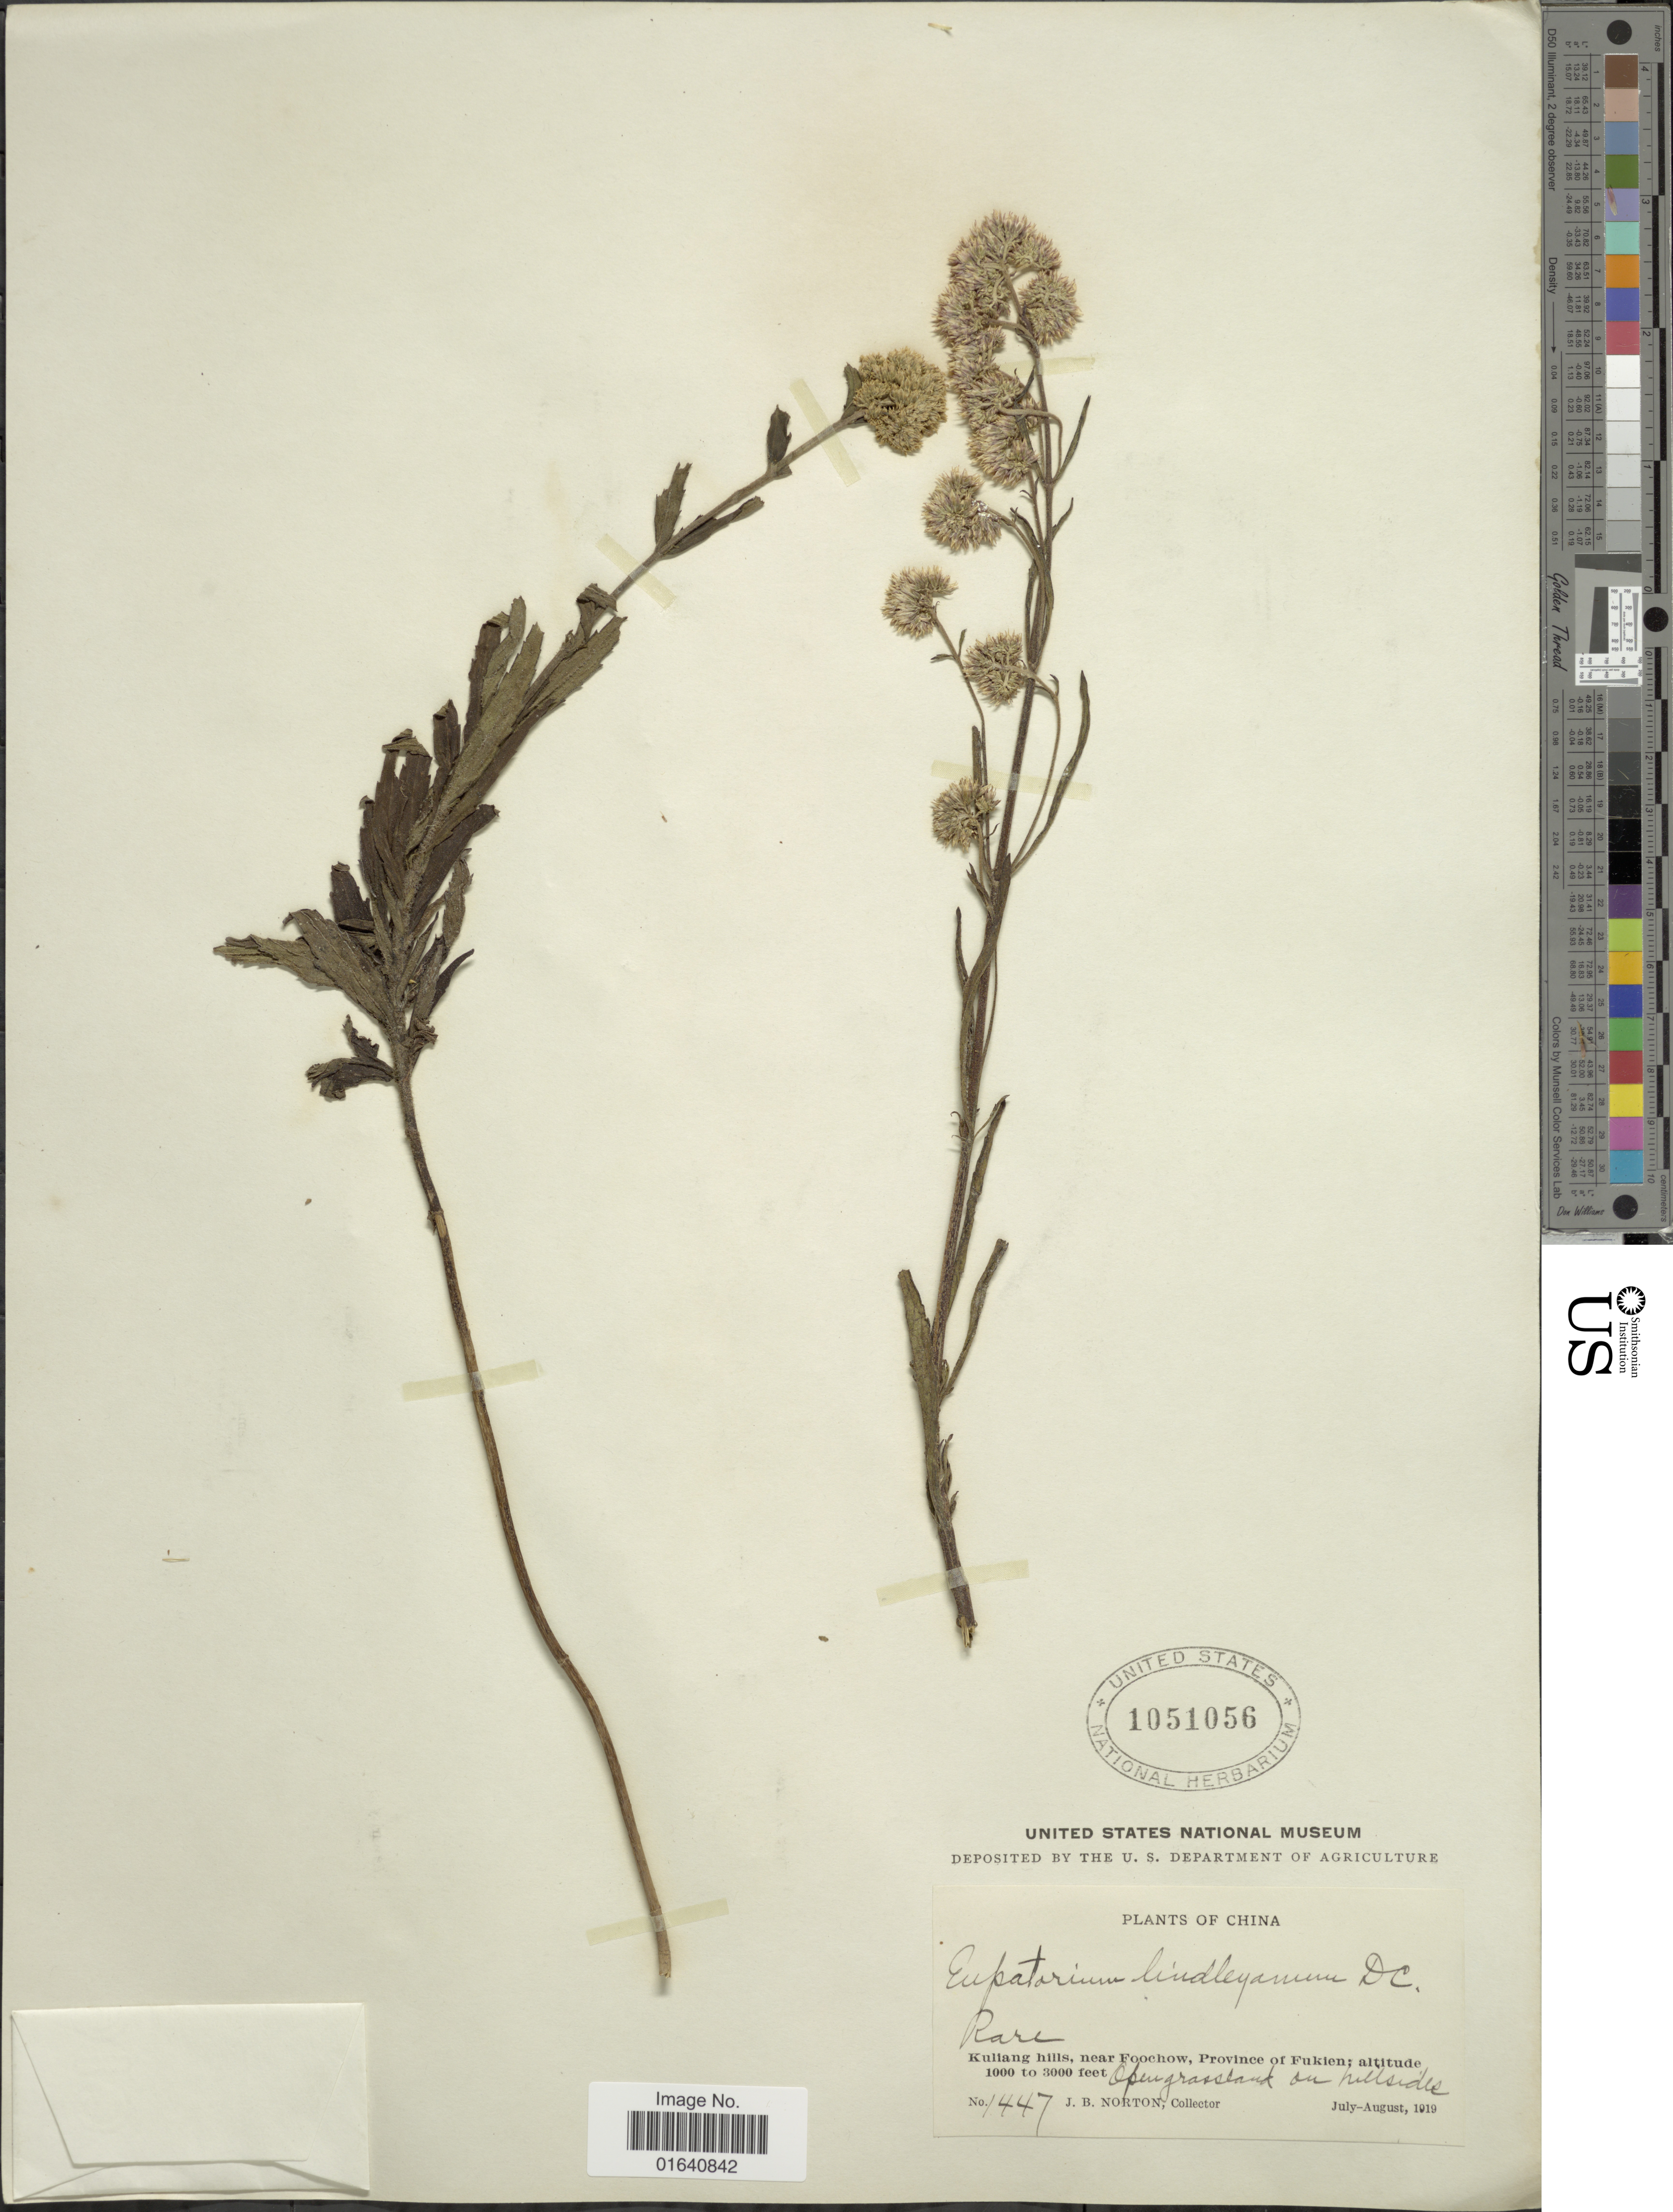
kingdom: Plantae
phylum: Tracheophyta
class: Magnoliopsida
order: Asterales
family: Asteraceae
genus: Eupatorium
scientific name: Eupatorium lindleyanum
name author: DC.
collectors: J. B. Norton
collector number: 1447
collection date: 1919-07/1919-08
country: China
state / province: Fujian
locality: Kuliang hills, near Foochow, Province of Fukien, Open grassland on hillside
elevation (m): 305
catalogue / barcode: US 1051056